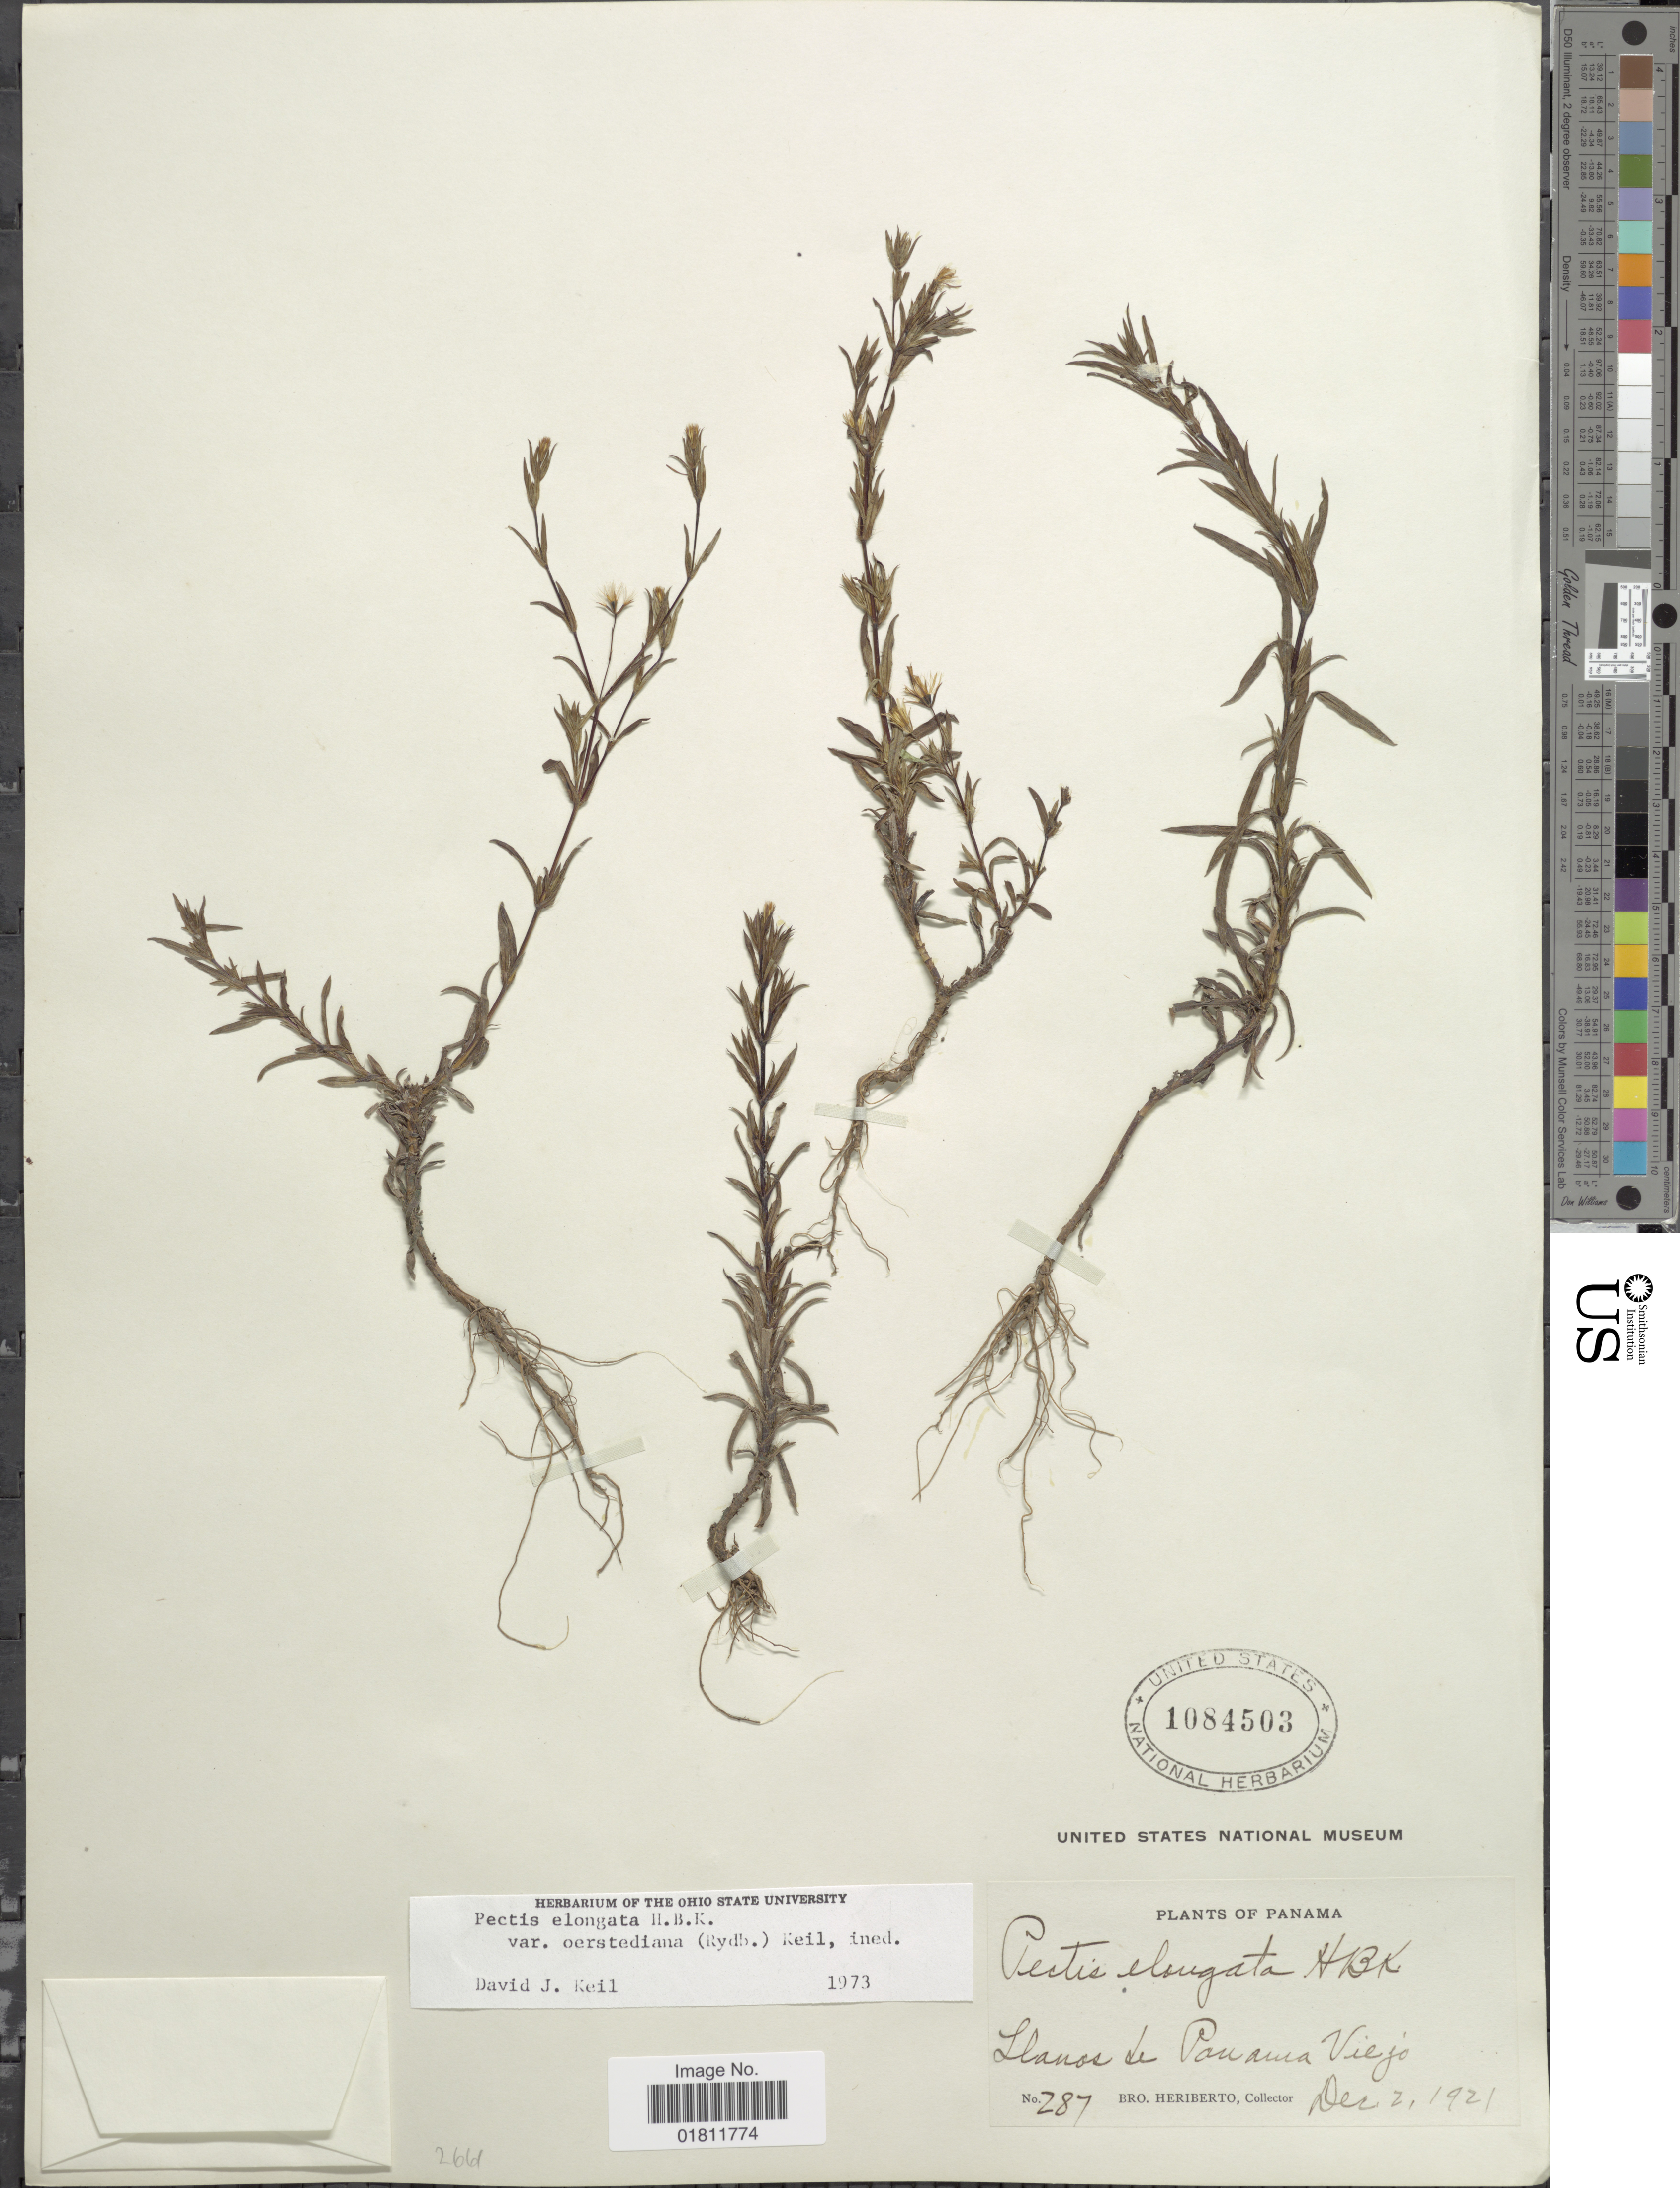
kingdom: Plantae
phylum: Tracheophyta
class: Magnoliopsida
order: Asterales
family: Asteraceae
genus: Pectis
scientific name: Pectis elongata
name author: Kunth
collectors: B. Heriberto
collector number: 287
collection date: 1921-12-02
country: Panama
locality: Llanos de Panama Viejo.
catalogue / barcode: US 1084503